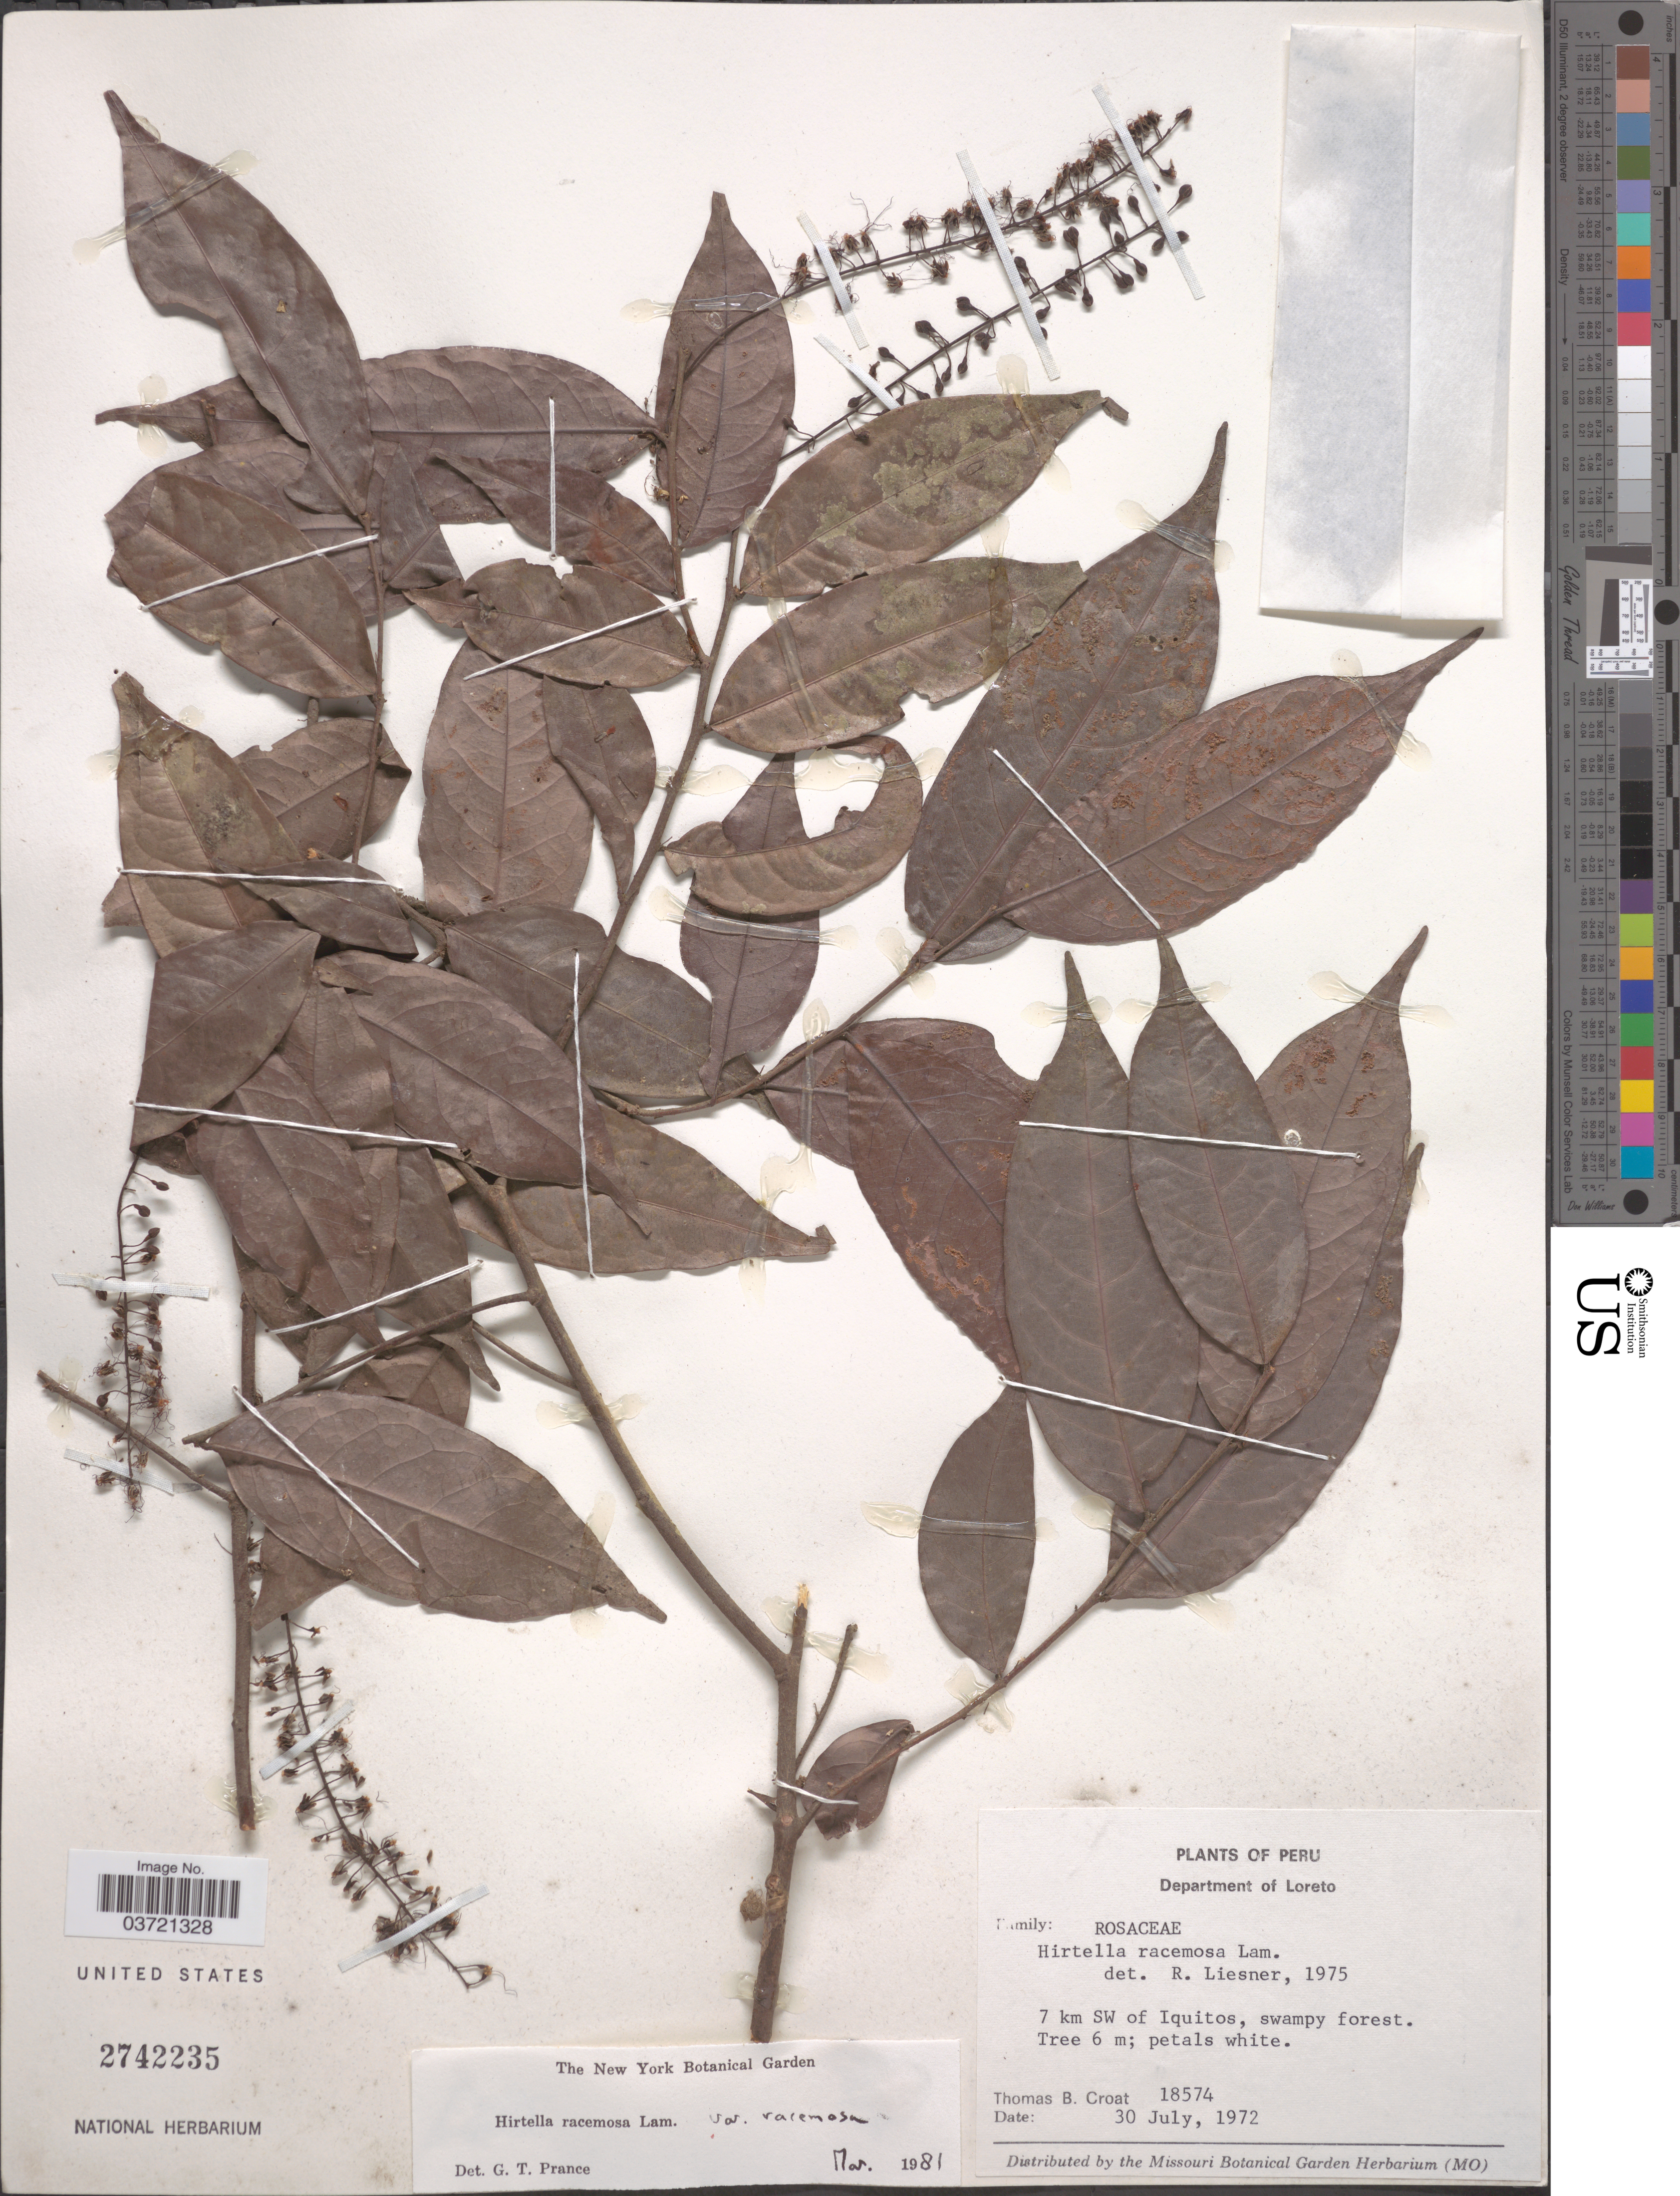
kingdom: Plantae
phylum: Tracheophyta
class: Magnoliopsida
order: Malpighiales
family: Chrysobalanaceae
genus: Hirtella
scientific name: Hirtella racemosa var. racemosa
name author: Lam.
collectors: T. B. Croat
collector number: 18574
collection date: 1972-07-30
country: Peru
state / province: Loreto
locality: Department of Loreto. 7 km SW of Iquitos.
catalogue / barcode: US 2742235